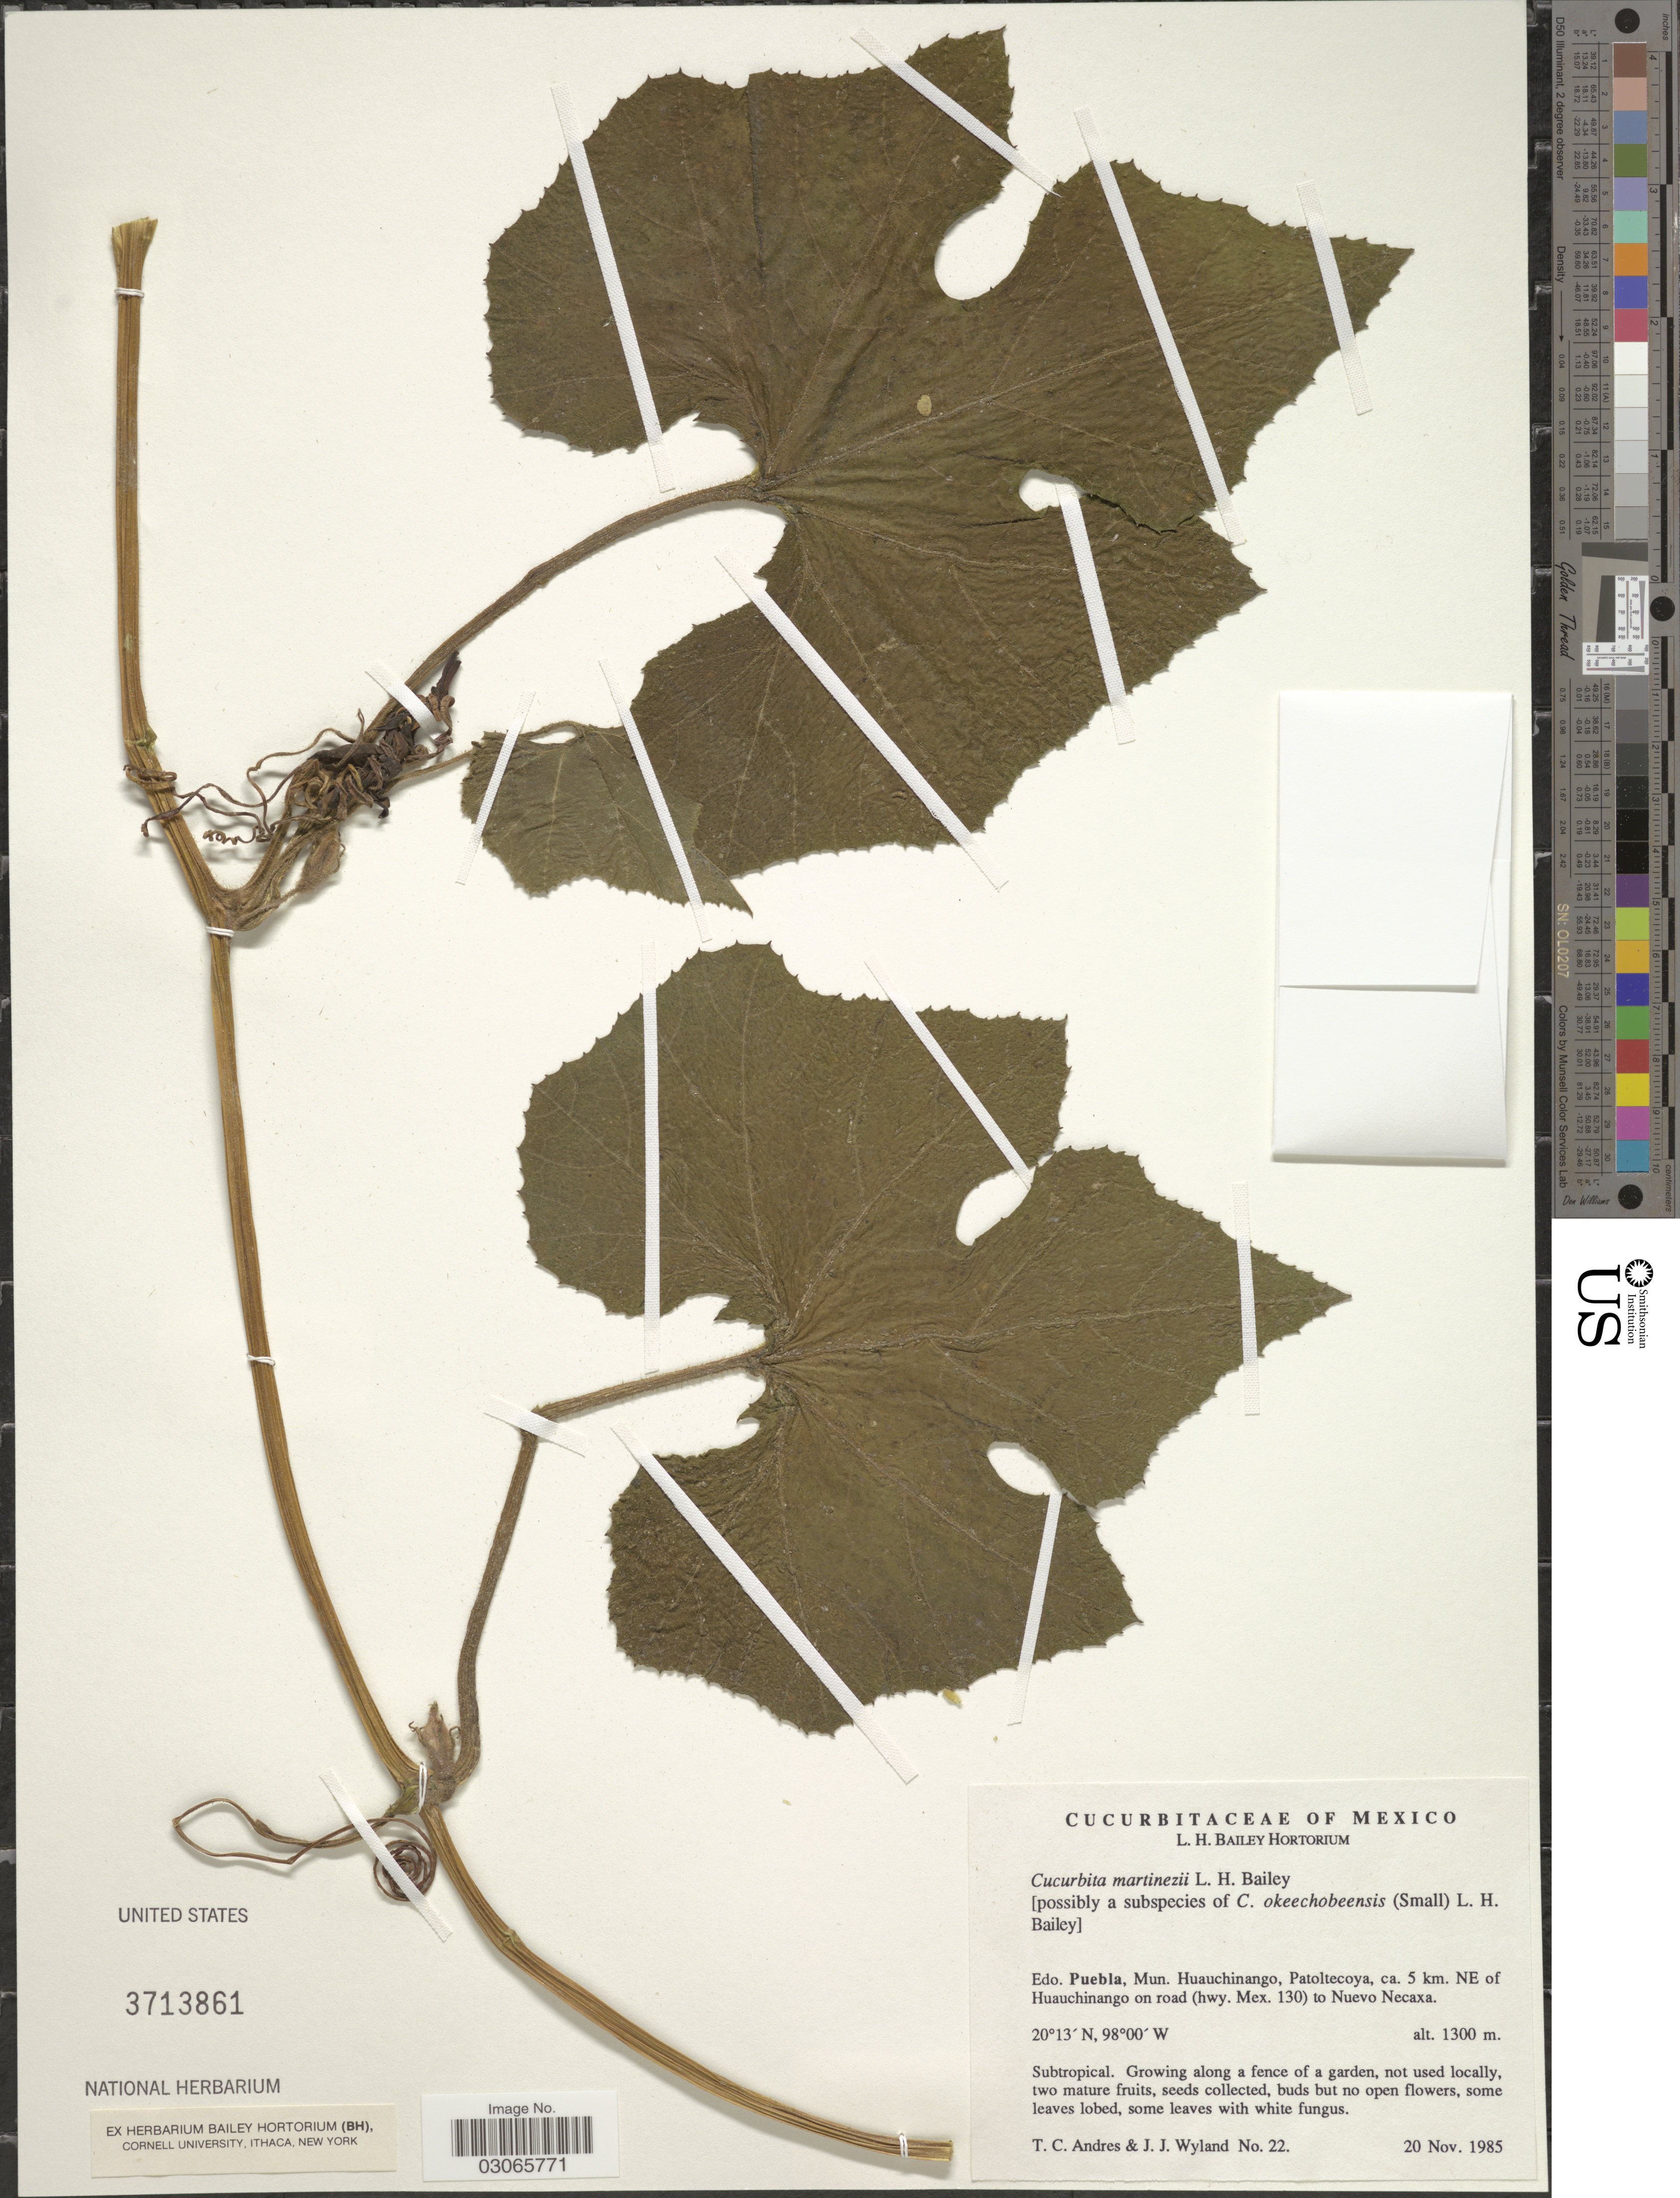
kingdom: Plantae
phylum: Tracheophyta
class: Magnoliopsida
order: Cucurbitales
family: Cucurbitaceae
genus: Cucurbita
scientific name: Cucurbita martinezii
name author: L.H. Bailey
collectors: T. C. Andres & J. J. Wyland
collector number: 22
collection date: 1985-11-20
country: Mexico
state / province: Puebla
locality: Mun. Huauchinango, Patoltecoya, ca. 5 km. NE of Huauchinango on road (hwy. Mex. 130) to Nuevo Necaxa.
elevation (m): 1300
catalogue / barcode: US 3713861